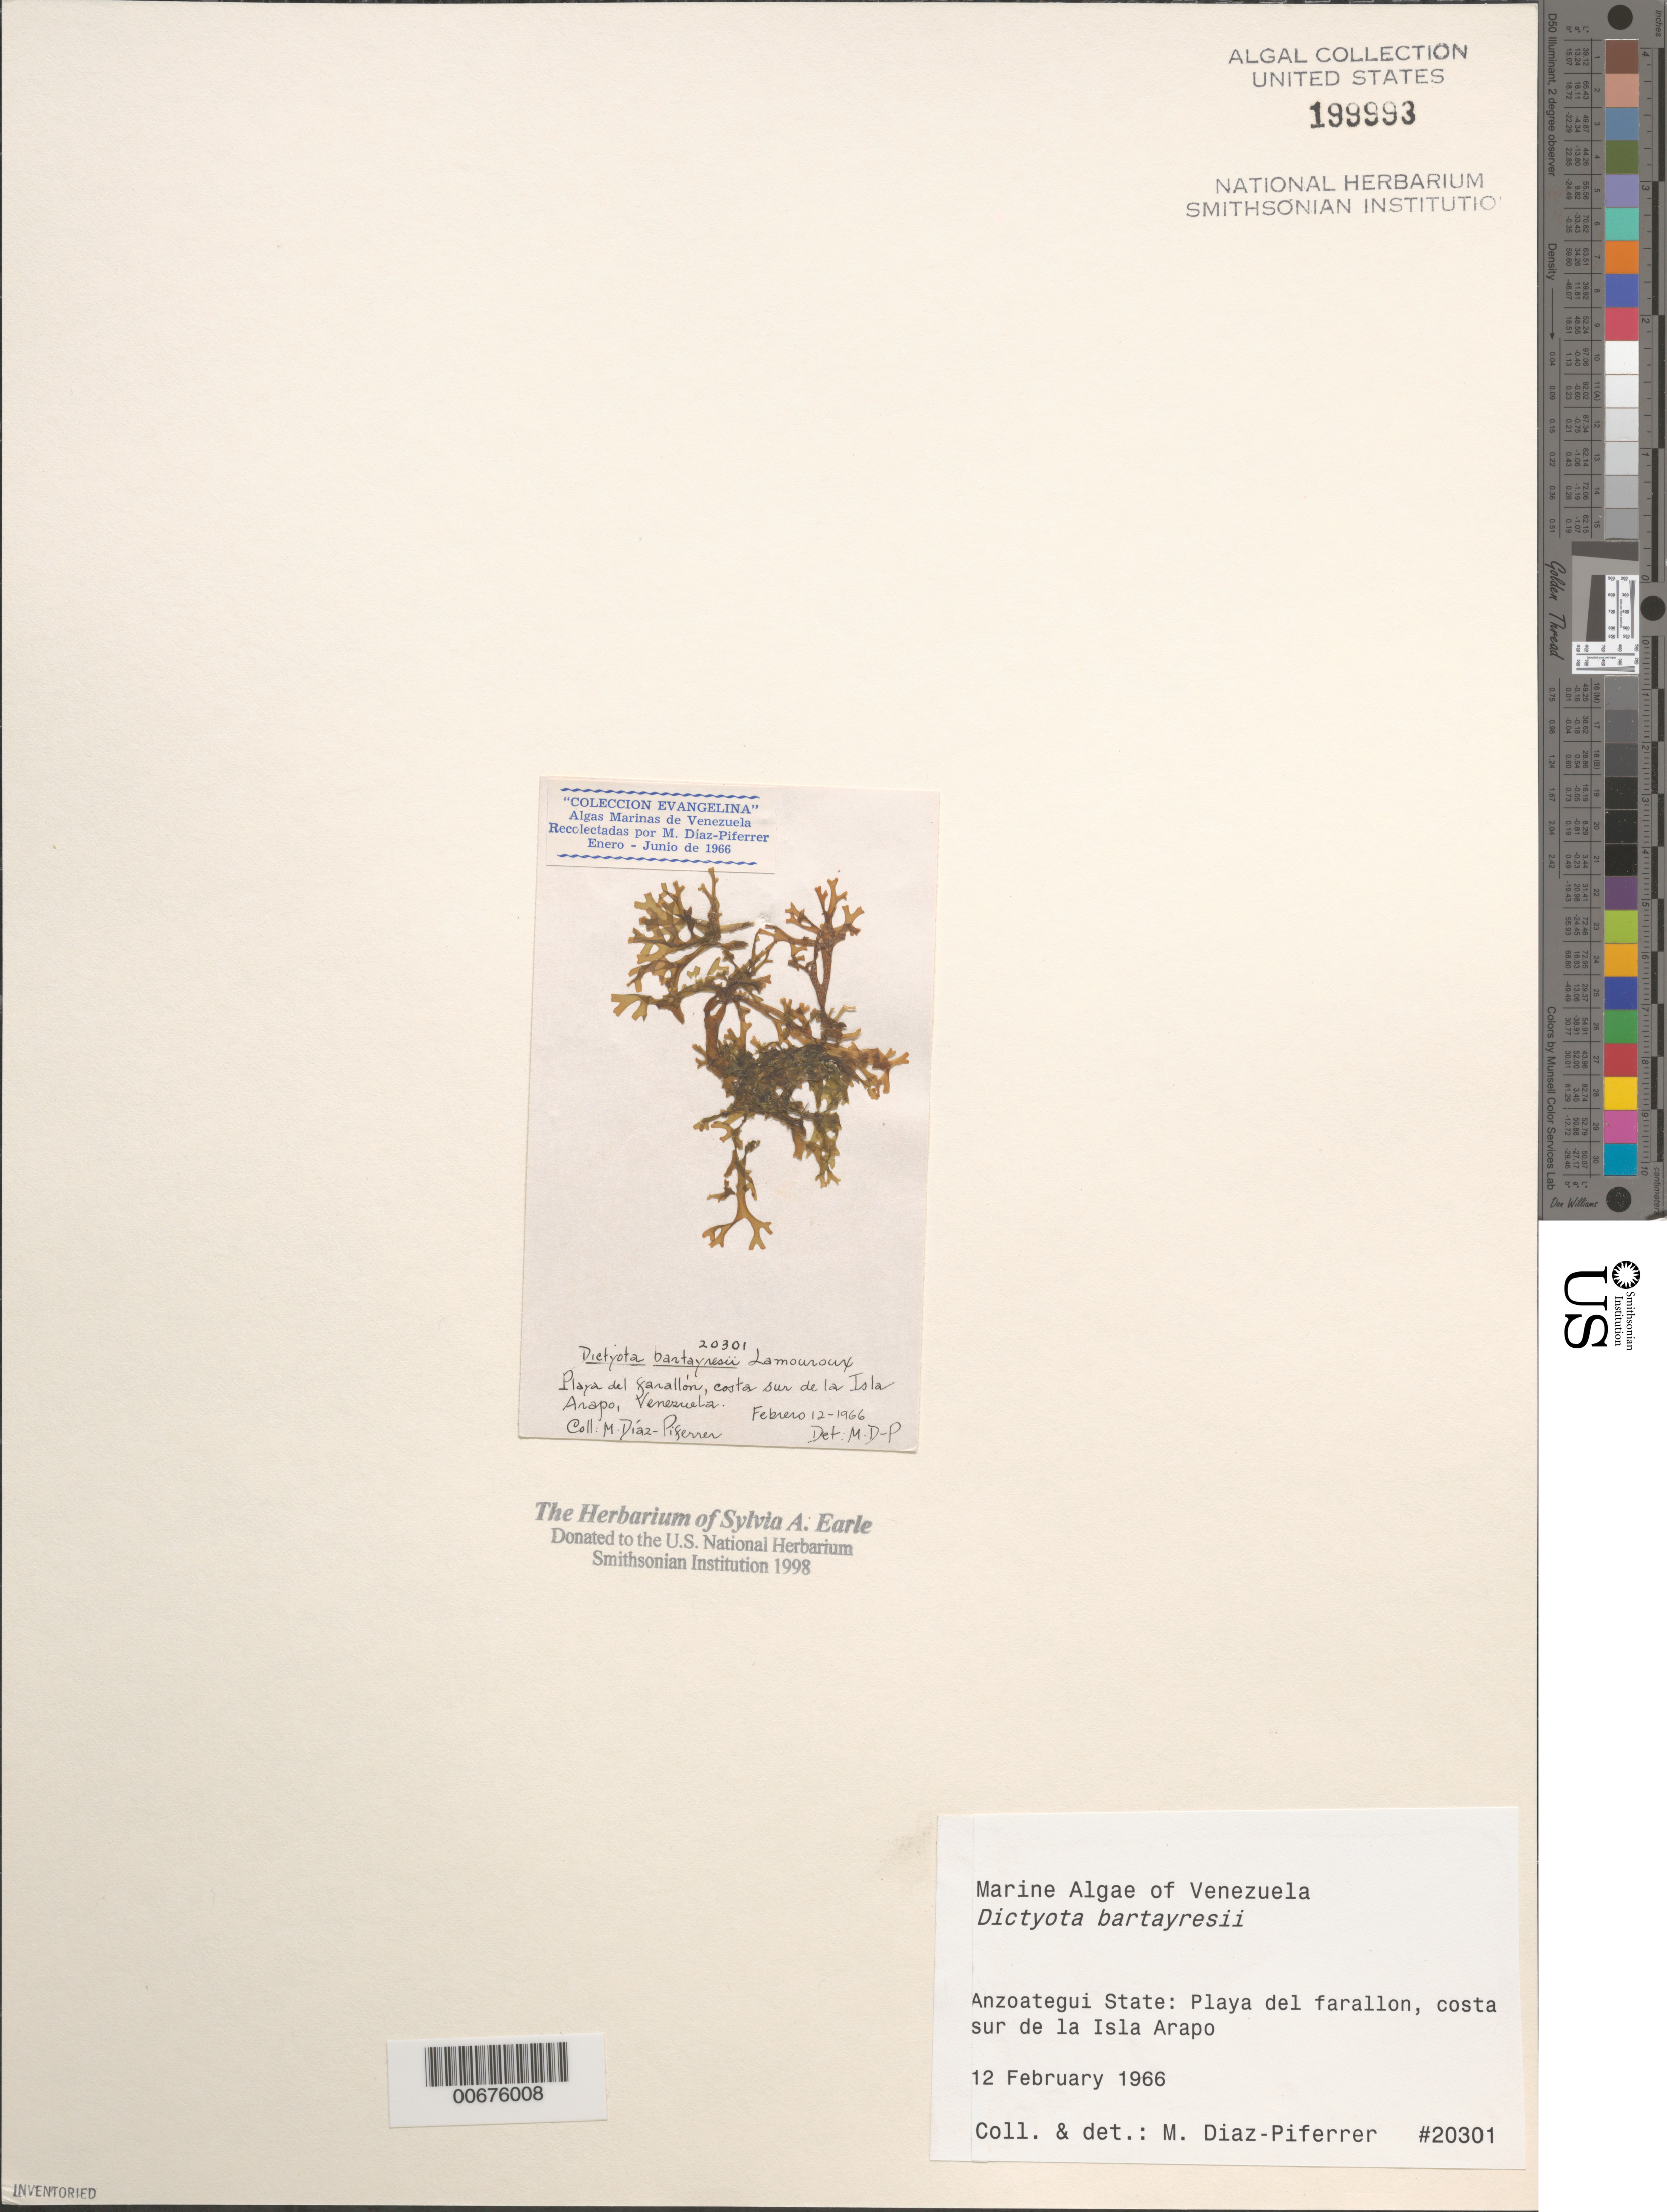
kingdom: Chromista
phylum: Ochrophyta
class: Phaeophyceae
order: Dictyotales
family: Dictyotaceae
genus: Dictyota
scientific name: Dictyota bartayresiana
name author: J.V.Lamouroux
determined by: Diaz-Piferrer, M.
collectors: M. Diaz-Piferrer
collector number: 20301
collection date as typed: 12 Feb 1966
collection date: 1966-02-12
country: Venezuela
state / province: Anzoategui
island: Isla Arapo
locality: Playa del Farallon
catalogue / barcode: US 199993